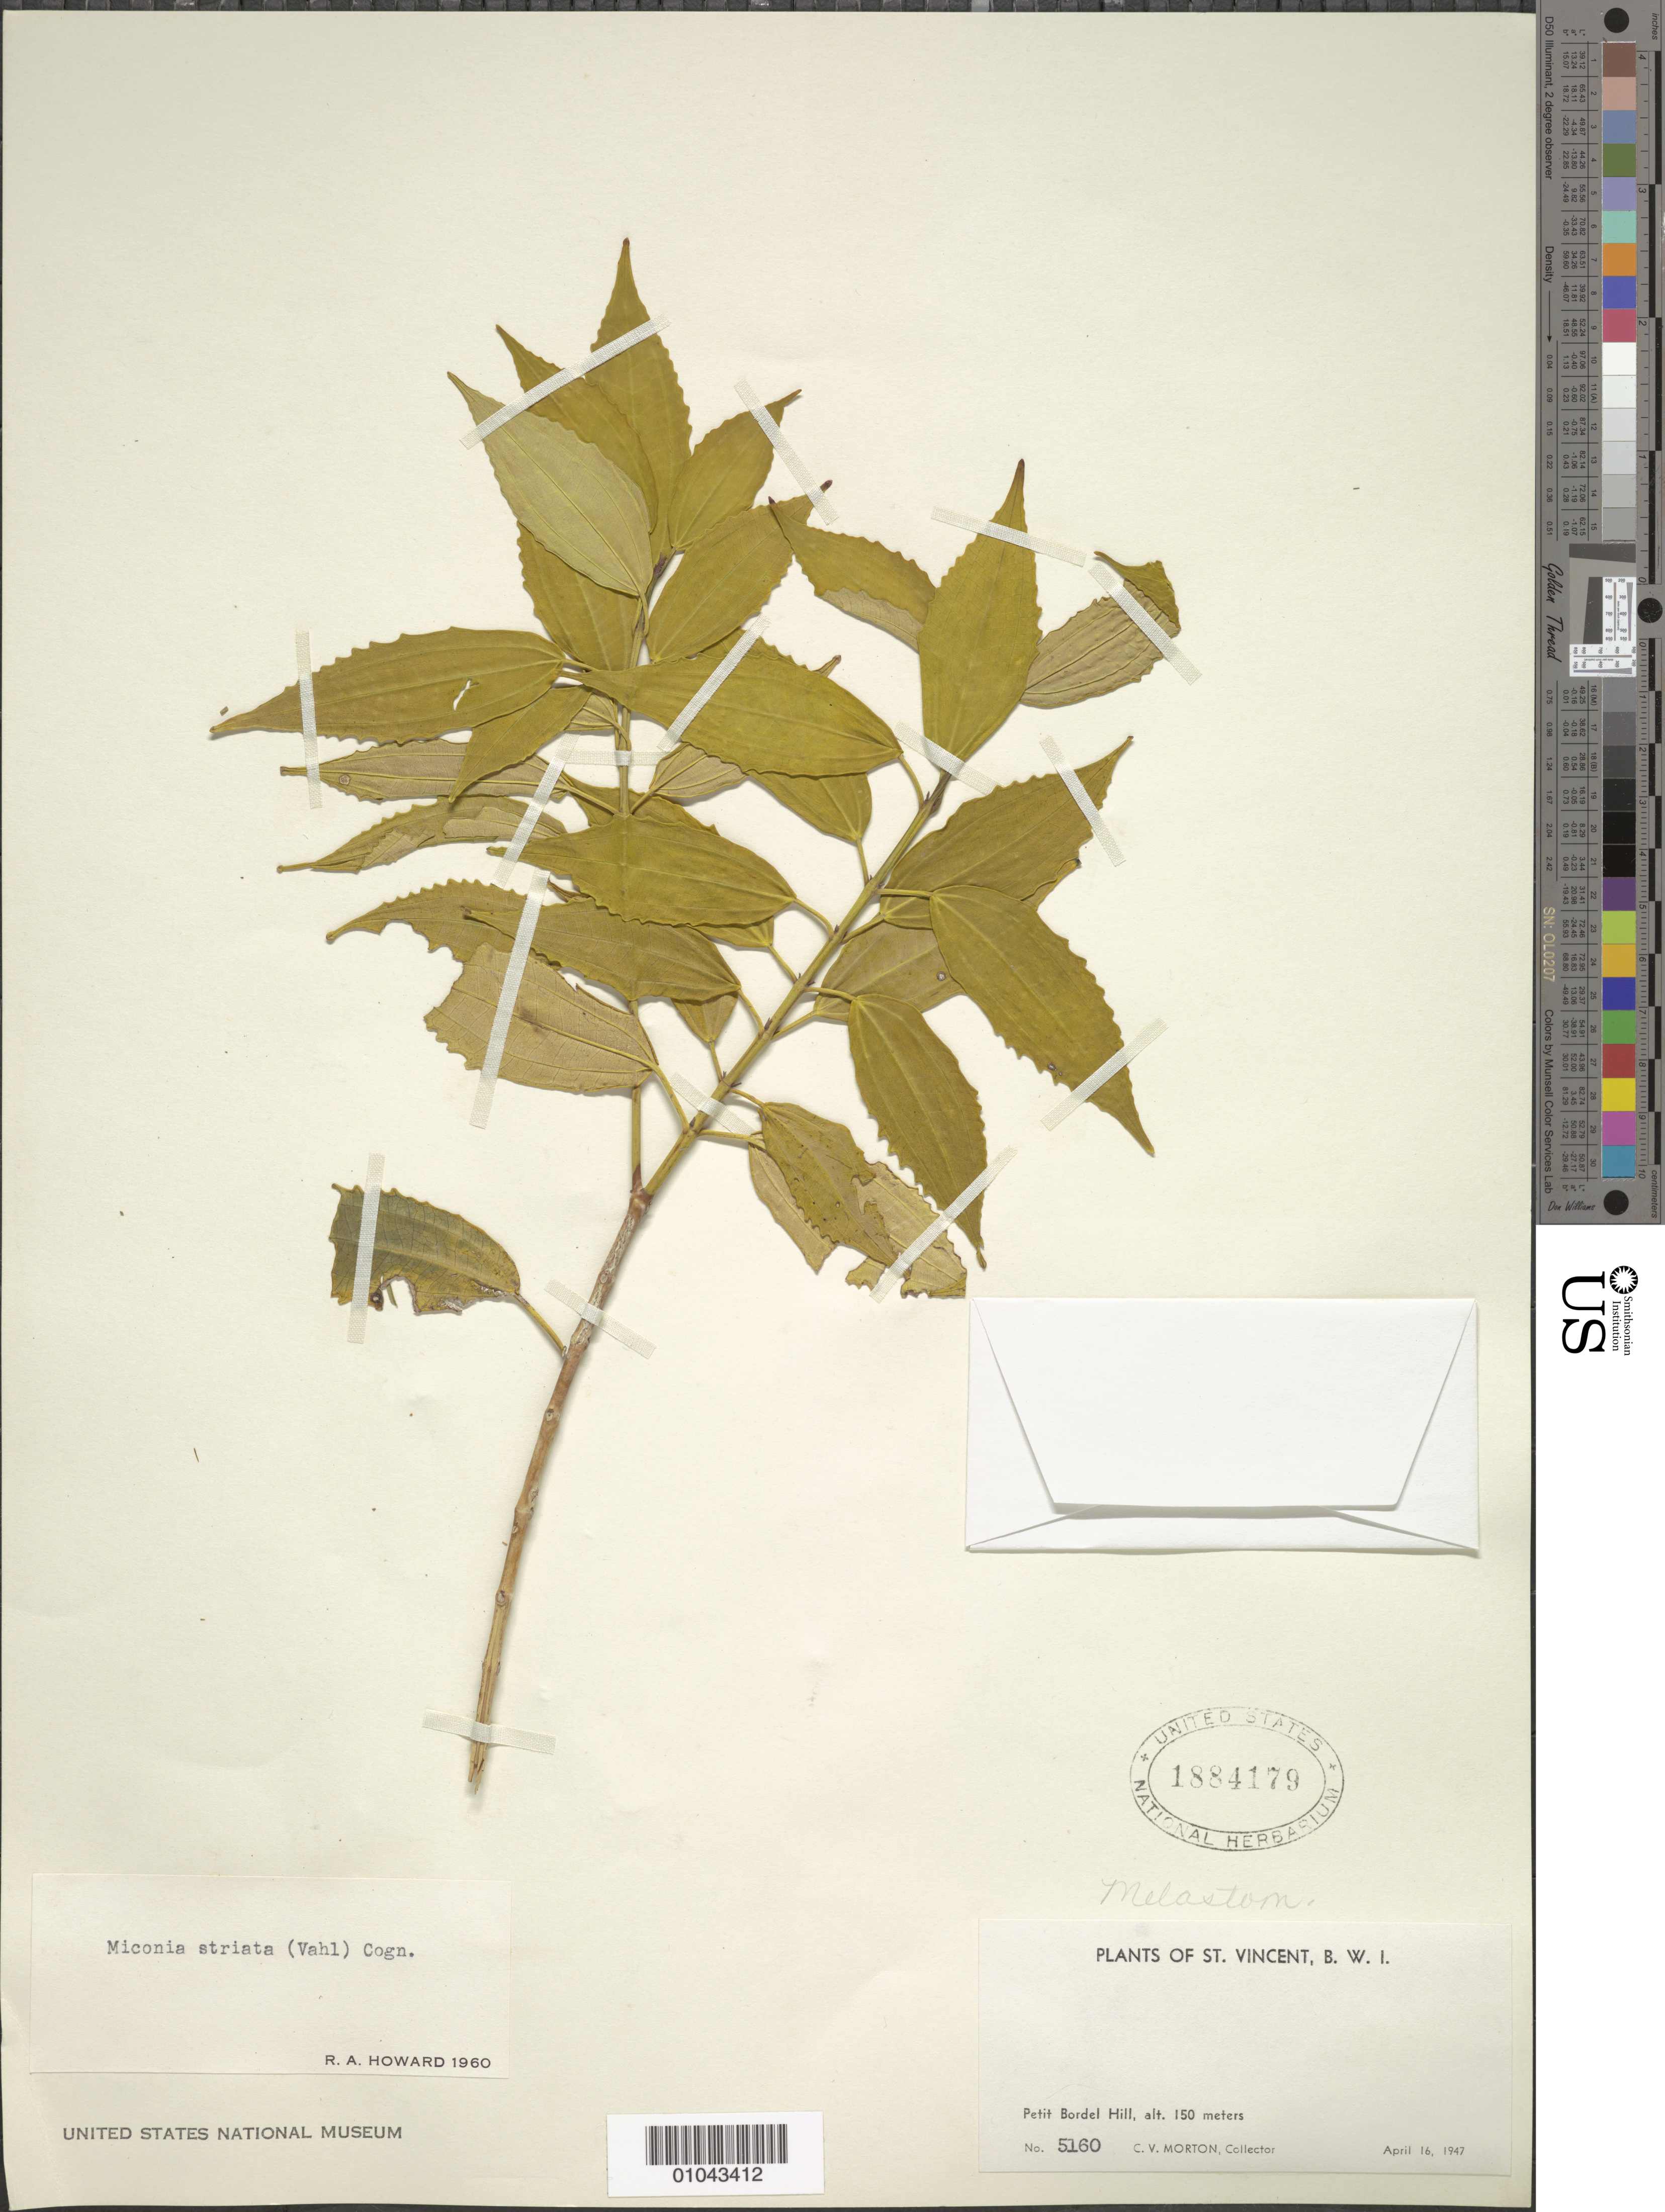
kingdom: Plantae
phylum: Tracheophyta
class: Magnoliopsida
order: Myrtales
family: Melastomataceae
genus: Miconia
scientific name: Miconia striata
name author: (Vahl) Cogn.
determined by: Howard, R. A.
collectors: C. V. Morton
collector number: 5160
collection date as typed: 16 Apr 1947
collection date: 1947-04-16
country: St. Vincent - Grenadines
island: St. Vincent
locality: Petit Bordel Hill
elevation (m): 150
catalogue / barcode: US 1884179